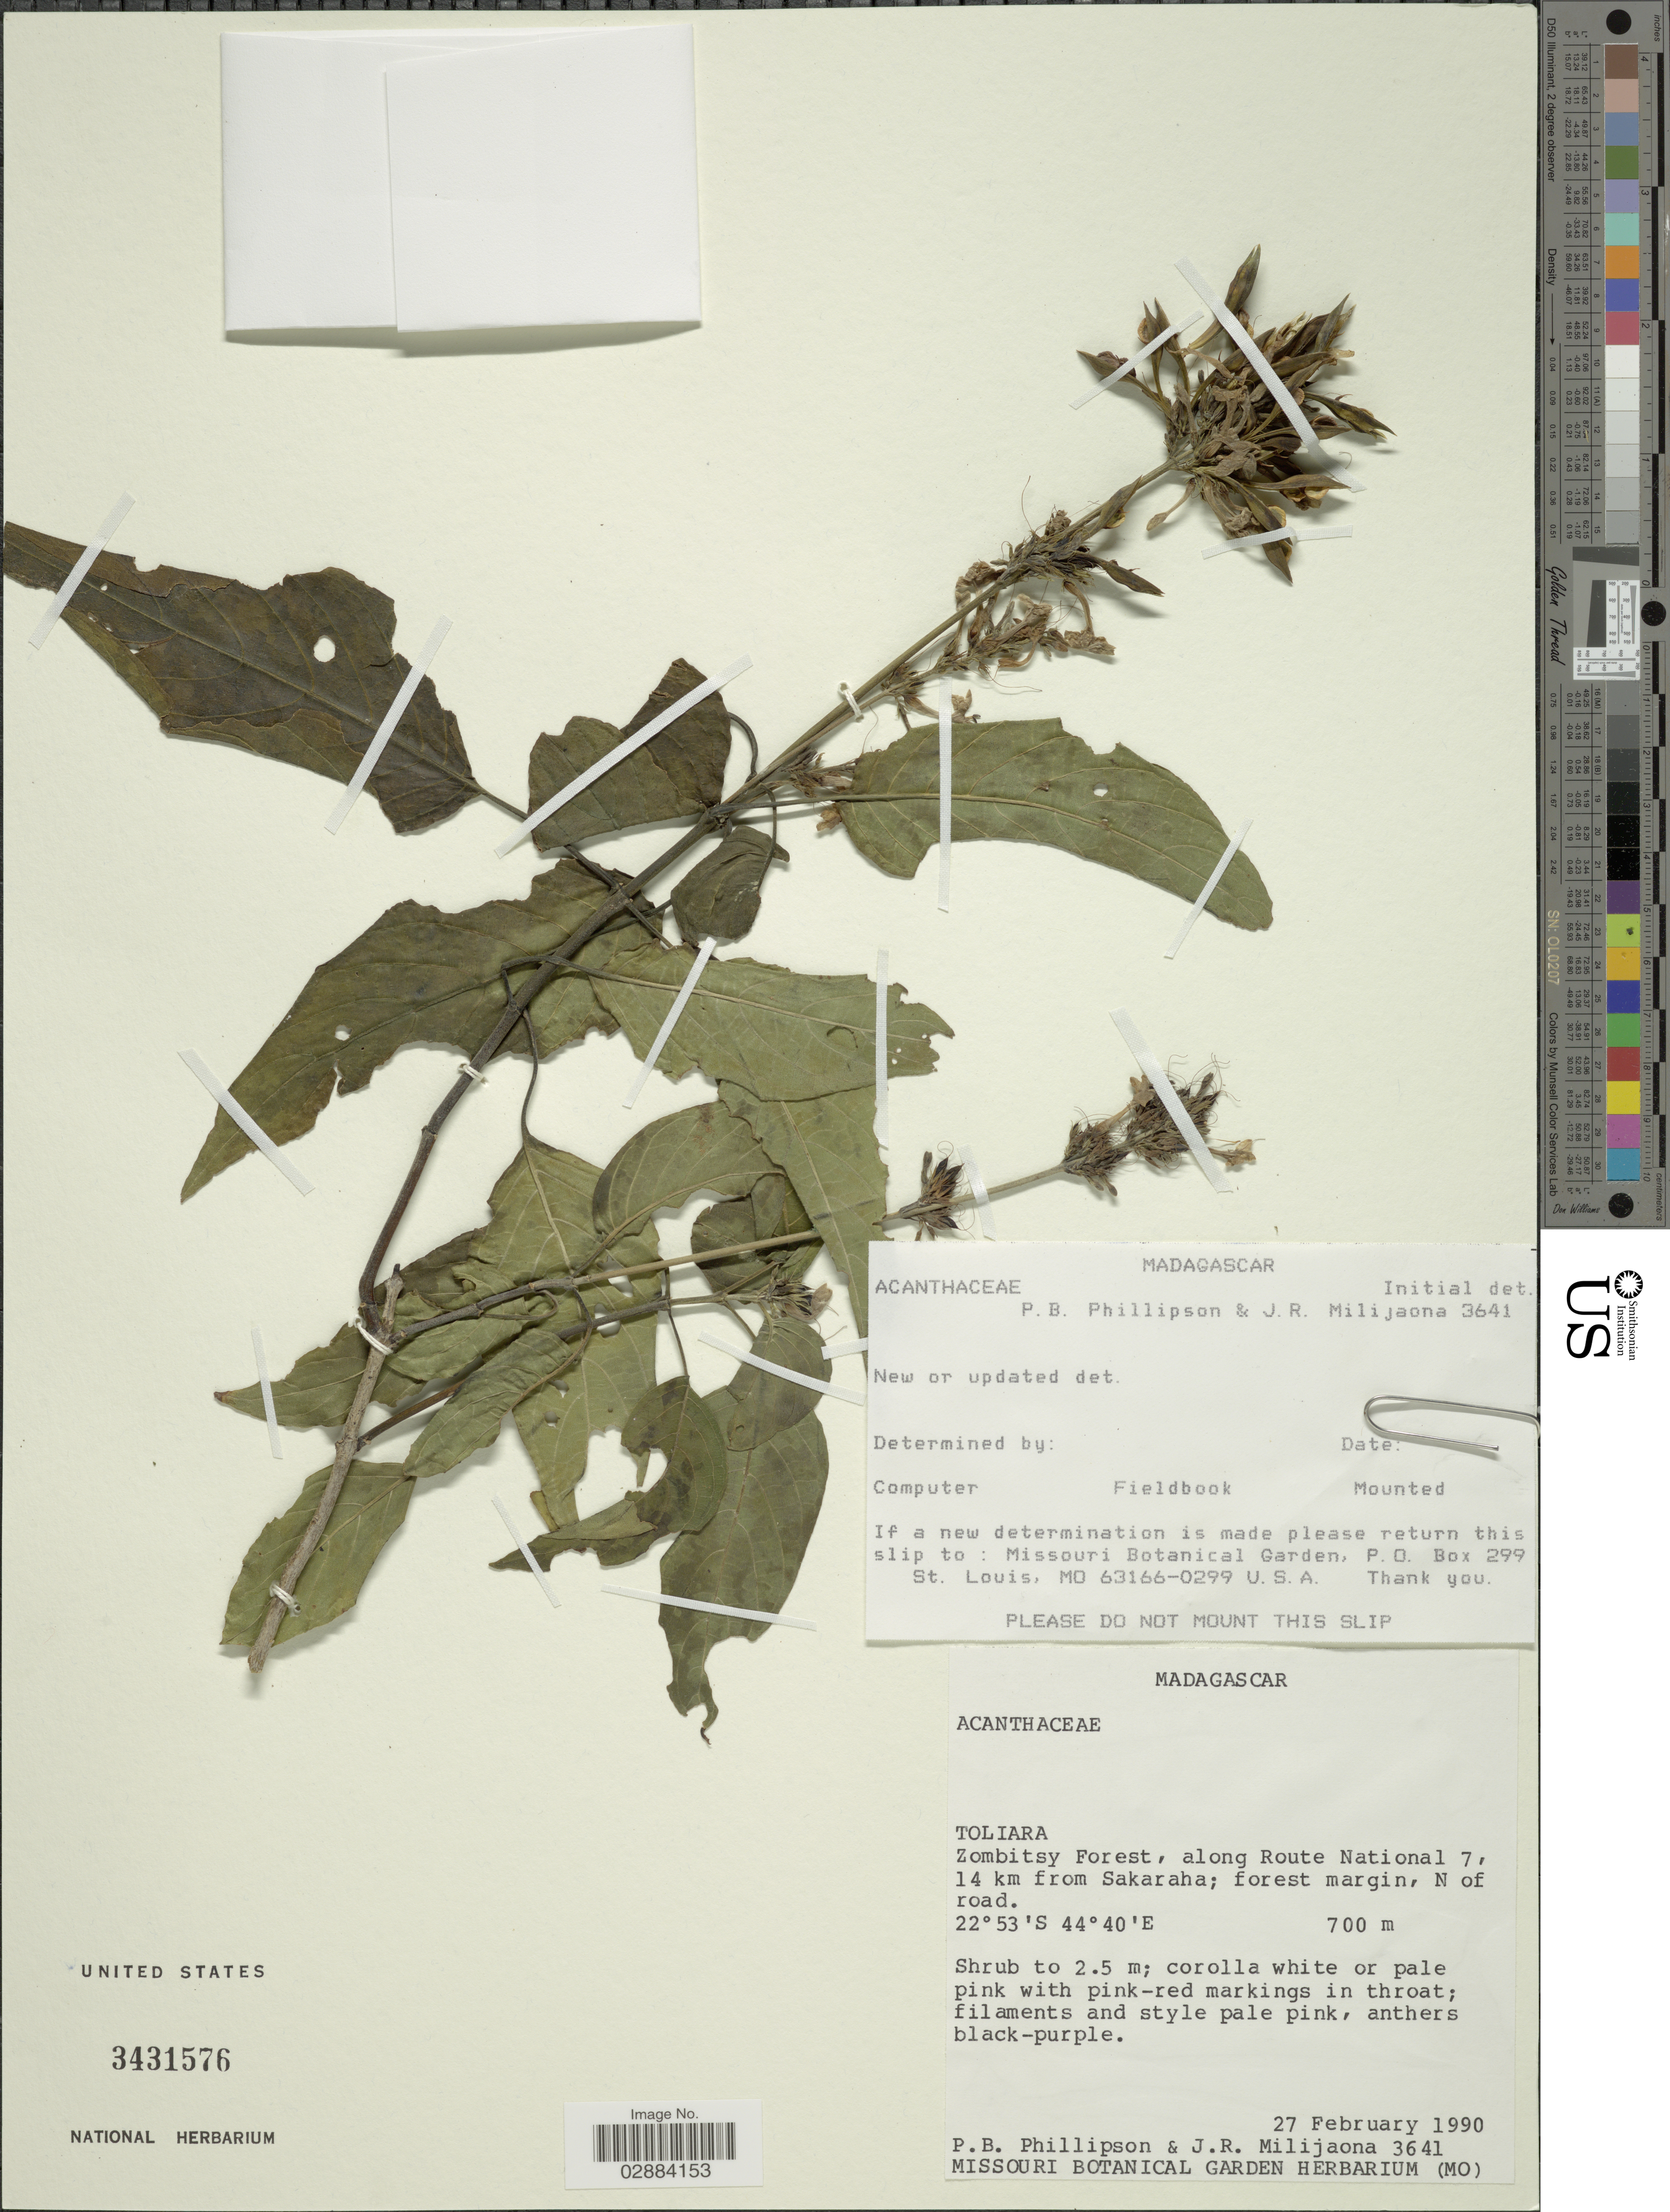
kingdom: Plantae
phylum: Tracheophyta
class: Magnoliopsida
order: Lamiales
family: Acanthaceae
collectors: P. B. Phillipson & J. R. Milijaona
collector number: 3641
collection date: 1990-02-27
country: Madagascar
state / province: Atsimo-Andrefana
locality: Zombitsy Forest, along Route National 7, 14 km from Sakaraha; forest margin, N of road.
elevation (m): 700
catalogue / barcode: US 3431576